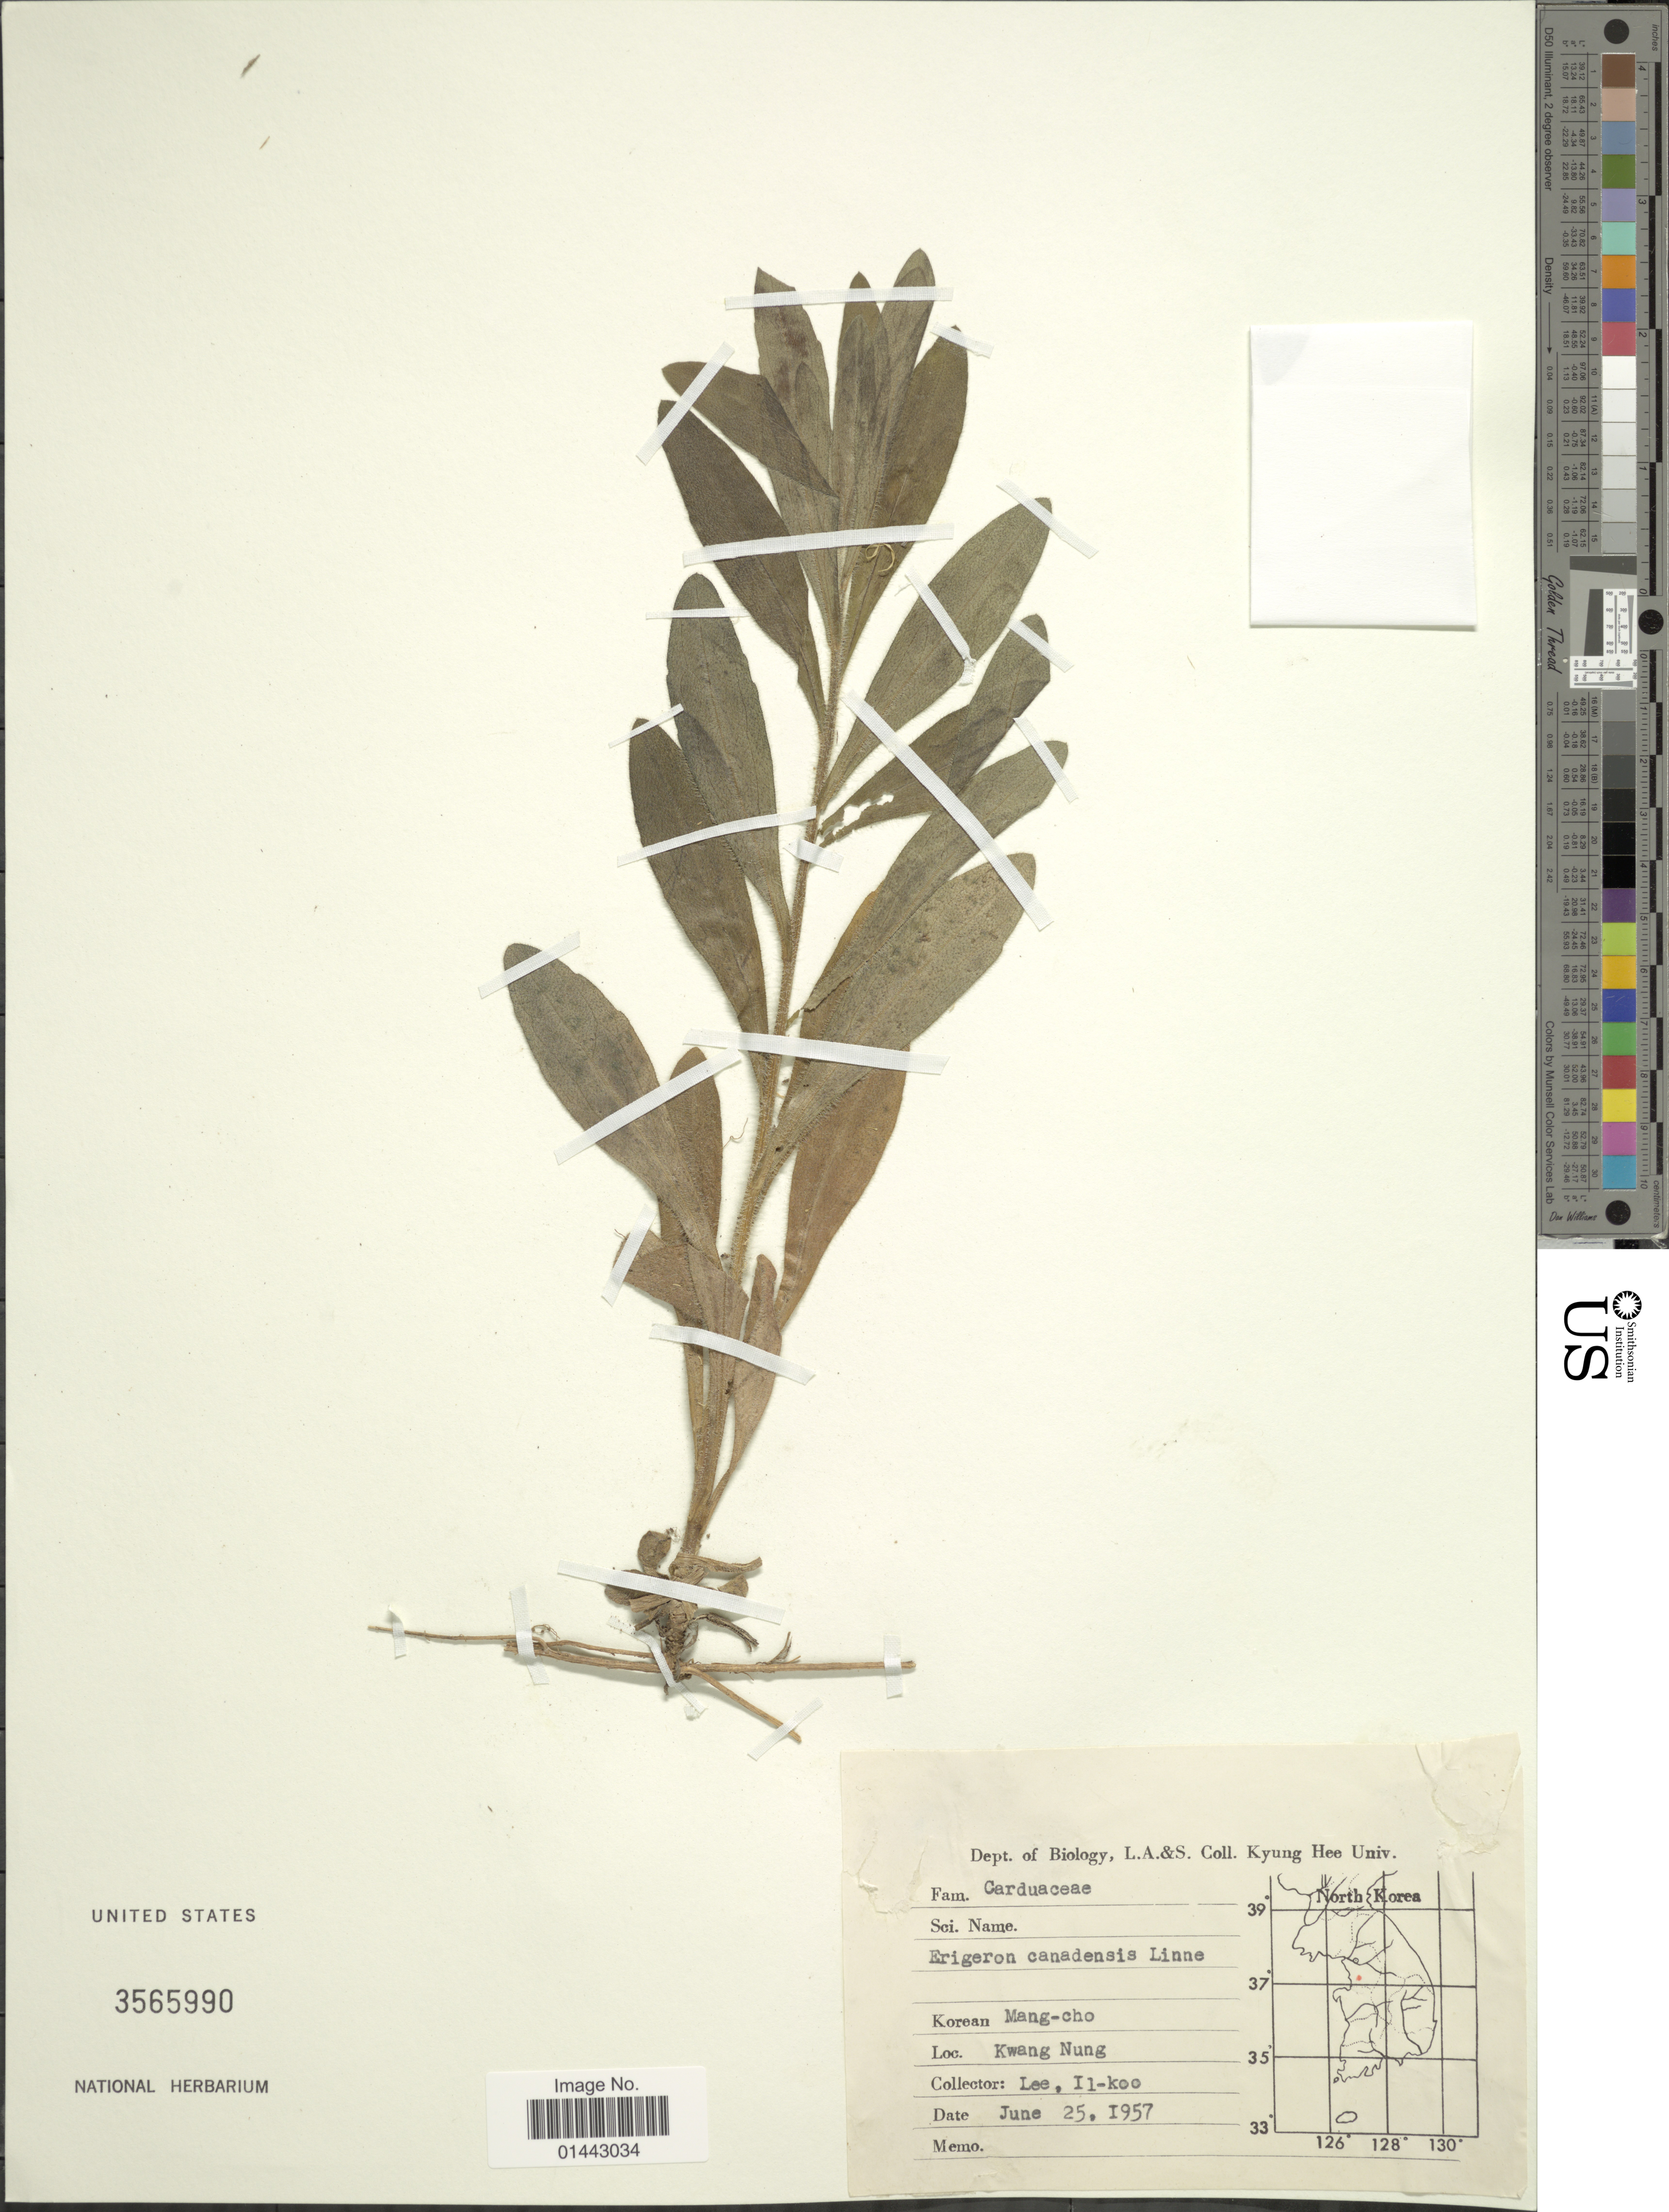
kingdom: Plantae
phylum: Tracheophyta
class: Magnoliopsida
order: Asterales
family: Asteraceae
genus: Erigeron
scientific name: Erigeron canadensis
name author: L.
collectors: I. Lee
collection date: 1957-06-25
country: South Korea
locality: Kwang Nung.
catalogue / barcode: US 3565990